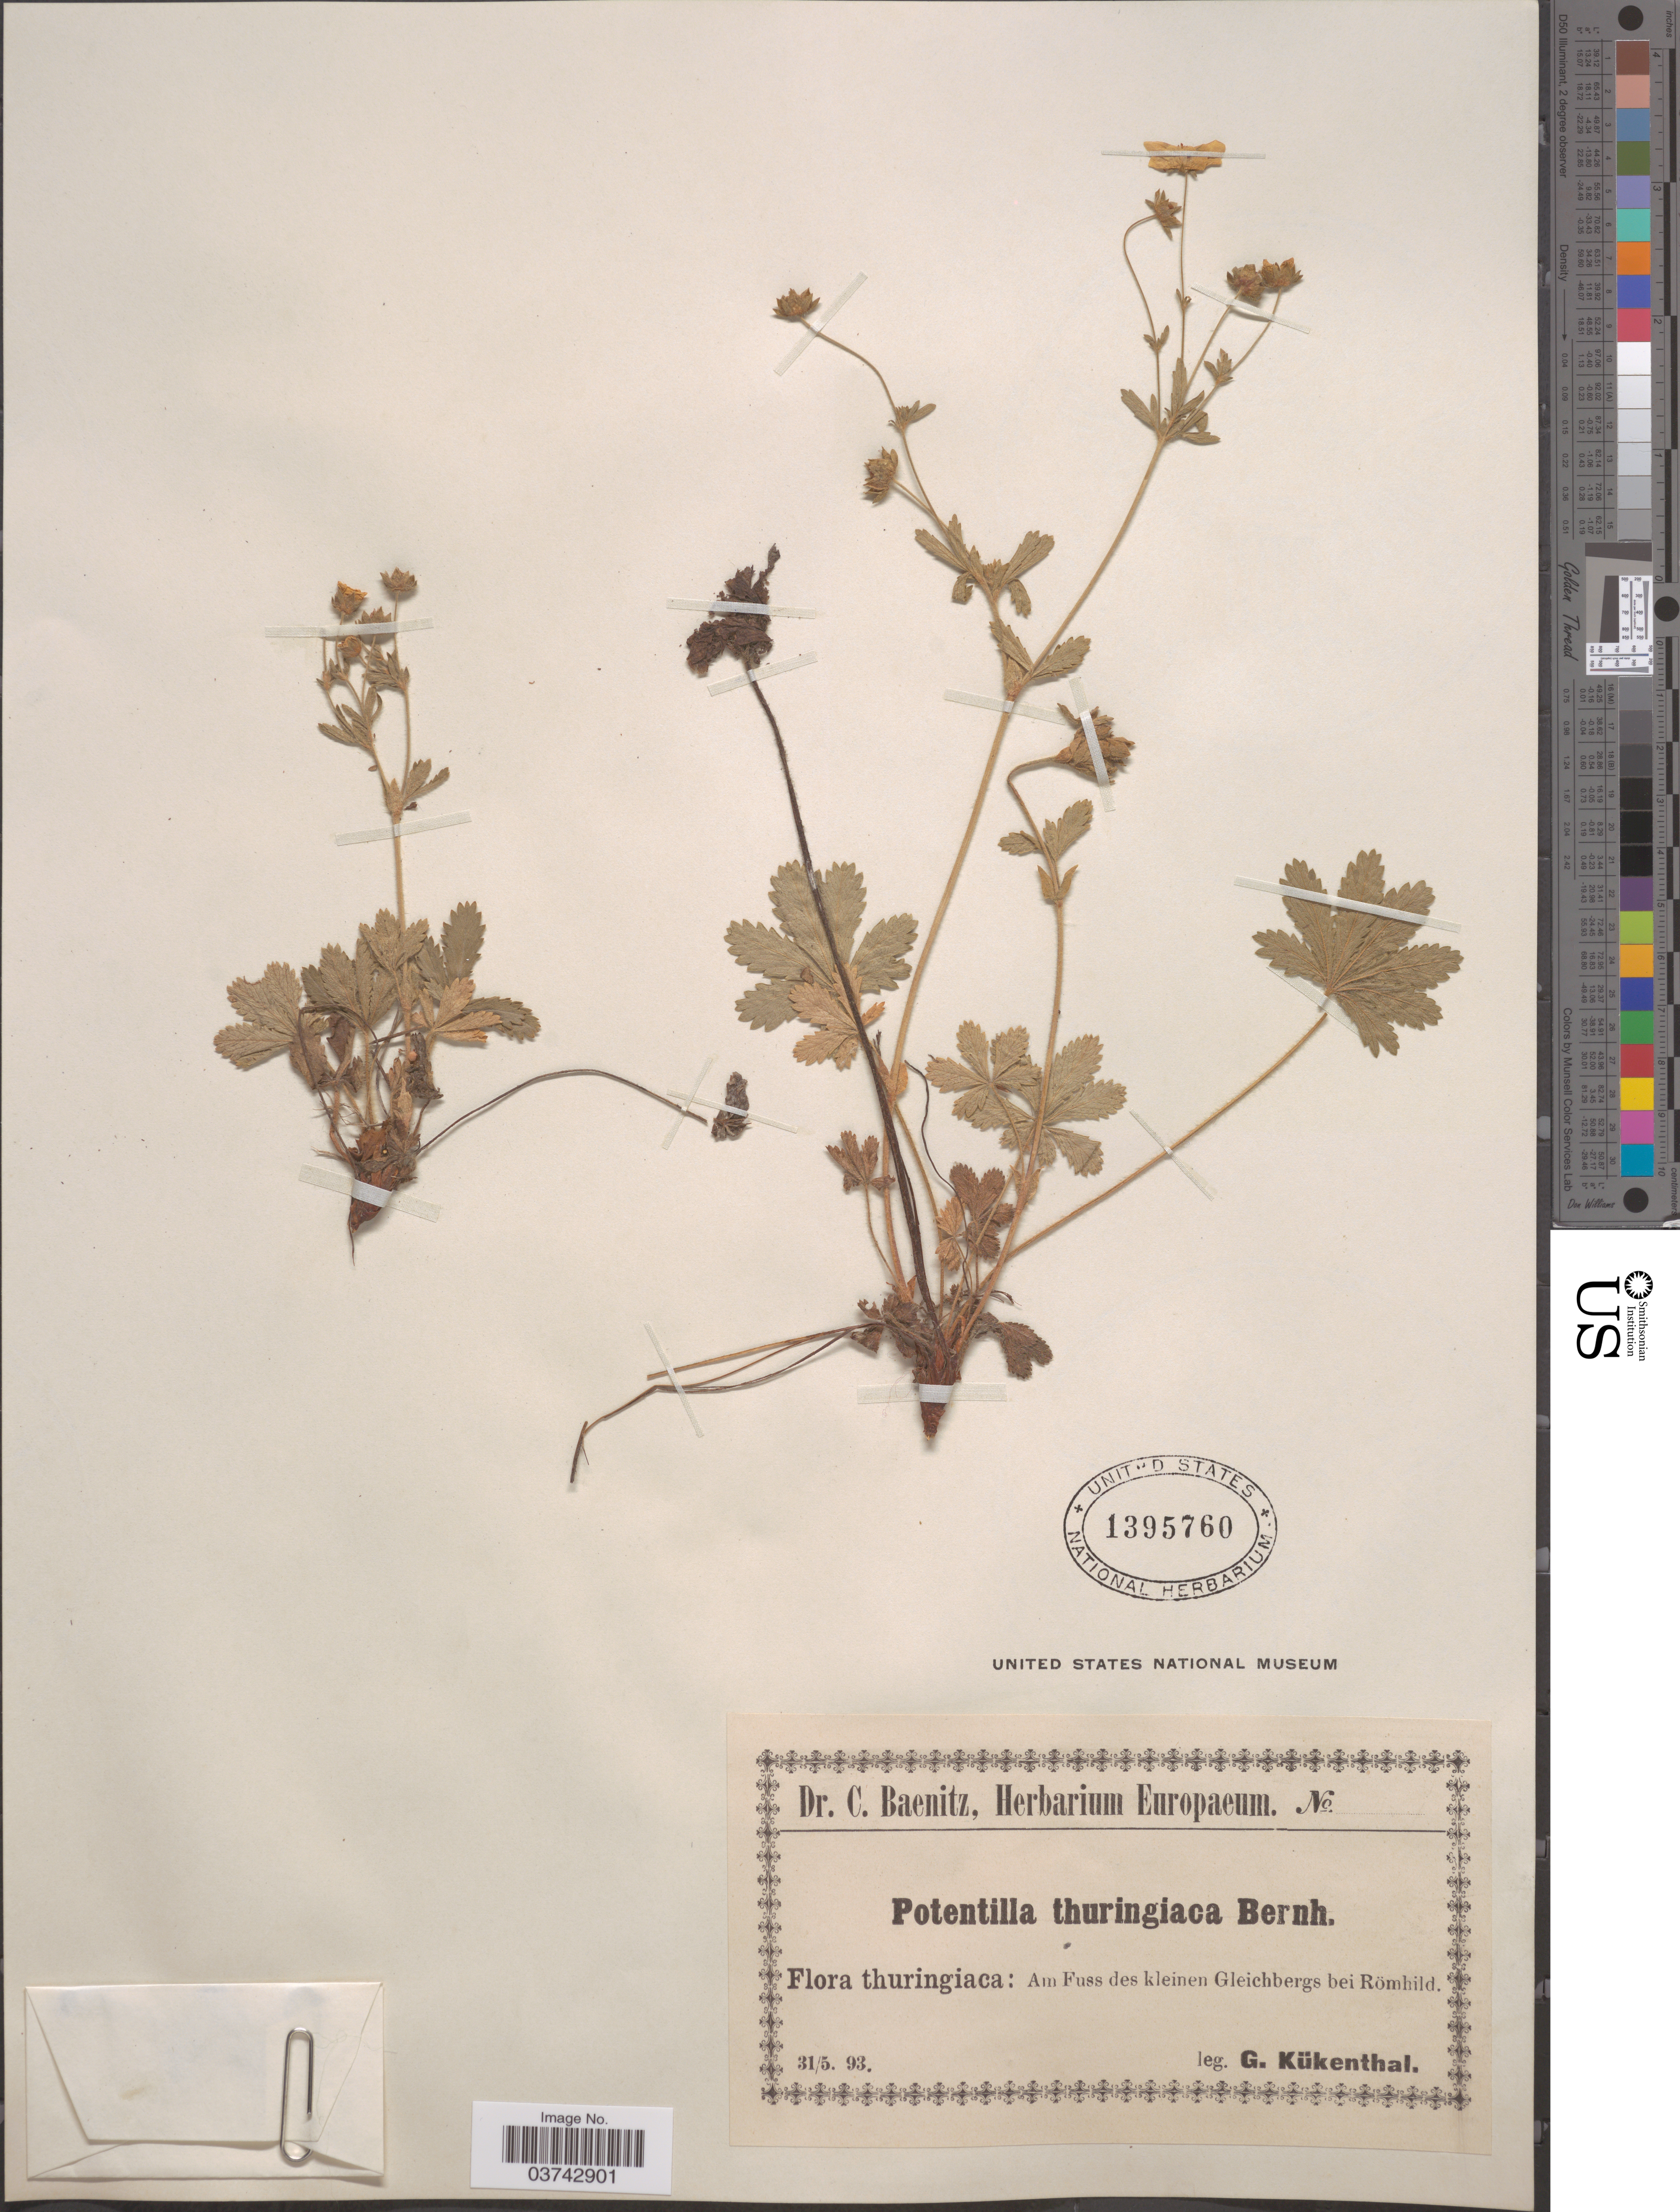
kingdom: Plantae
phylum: Tracheophyta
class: Magnoliopsida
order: Rosales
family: Rosaceae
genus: Potentilla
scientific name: Potentilla thuringiaca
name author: Bernh. ex Link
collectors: G. Kükenthal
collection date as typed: Transcribed d/m/y: 31/5/93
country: Germany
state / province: Thuringia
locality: Thuringiaca: Am Fuss des kleinen Gleichbergs bei Römhild.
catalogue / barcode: US 1395760